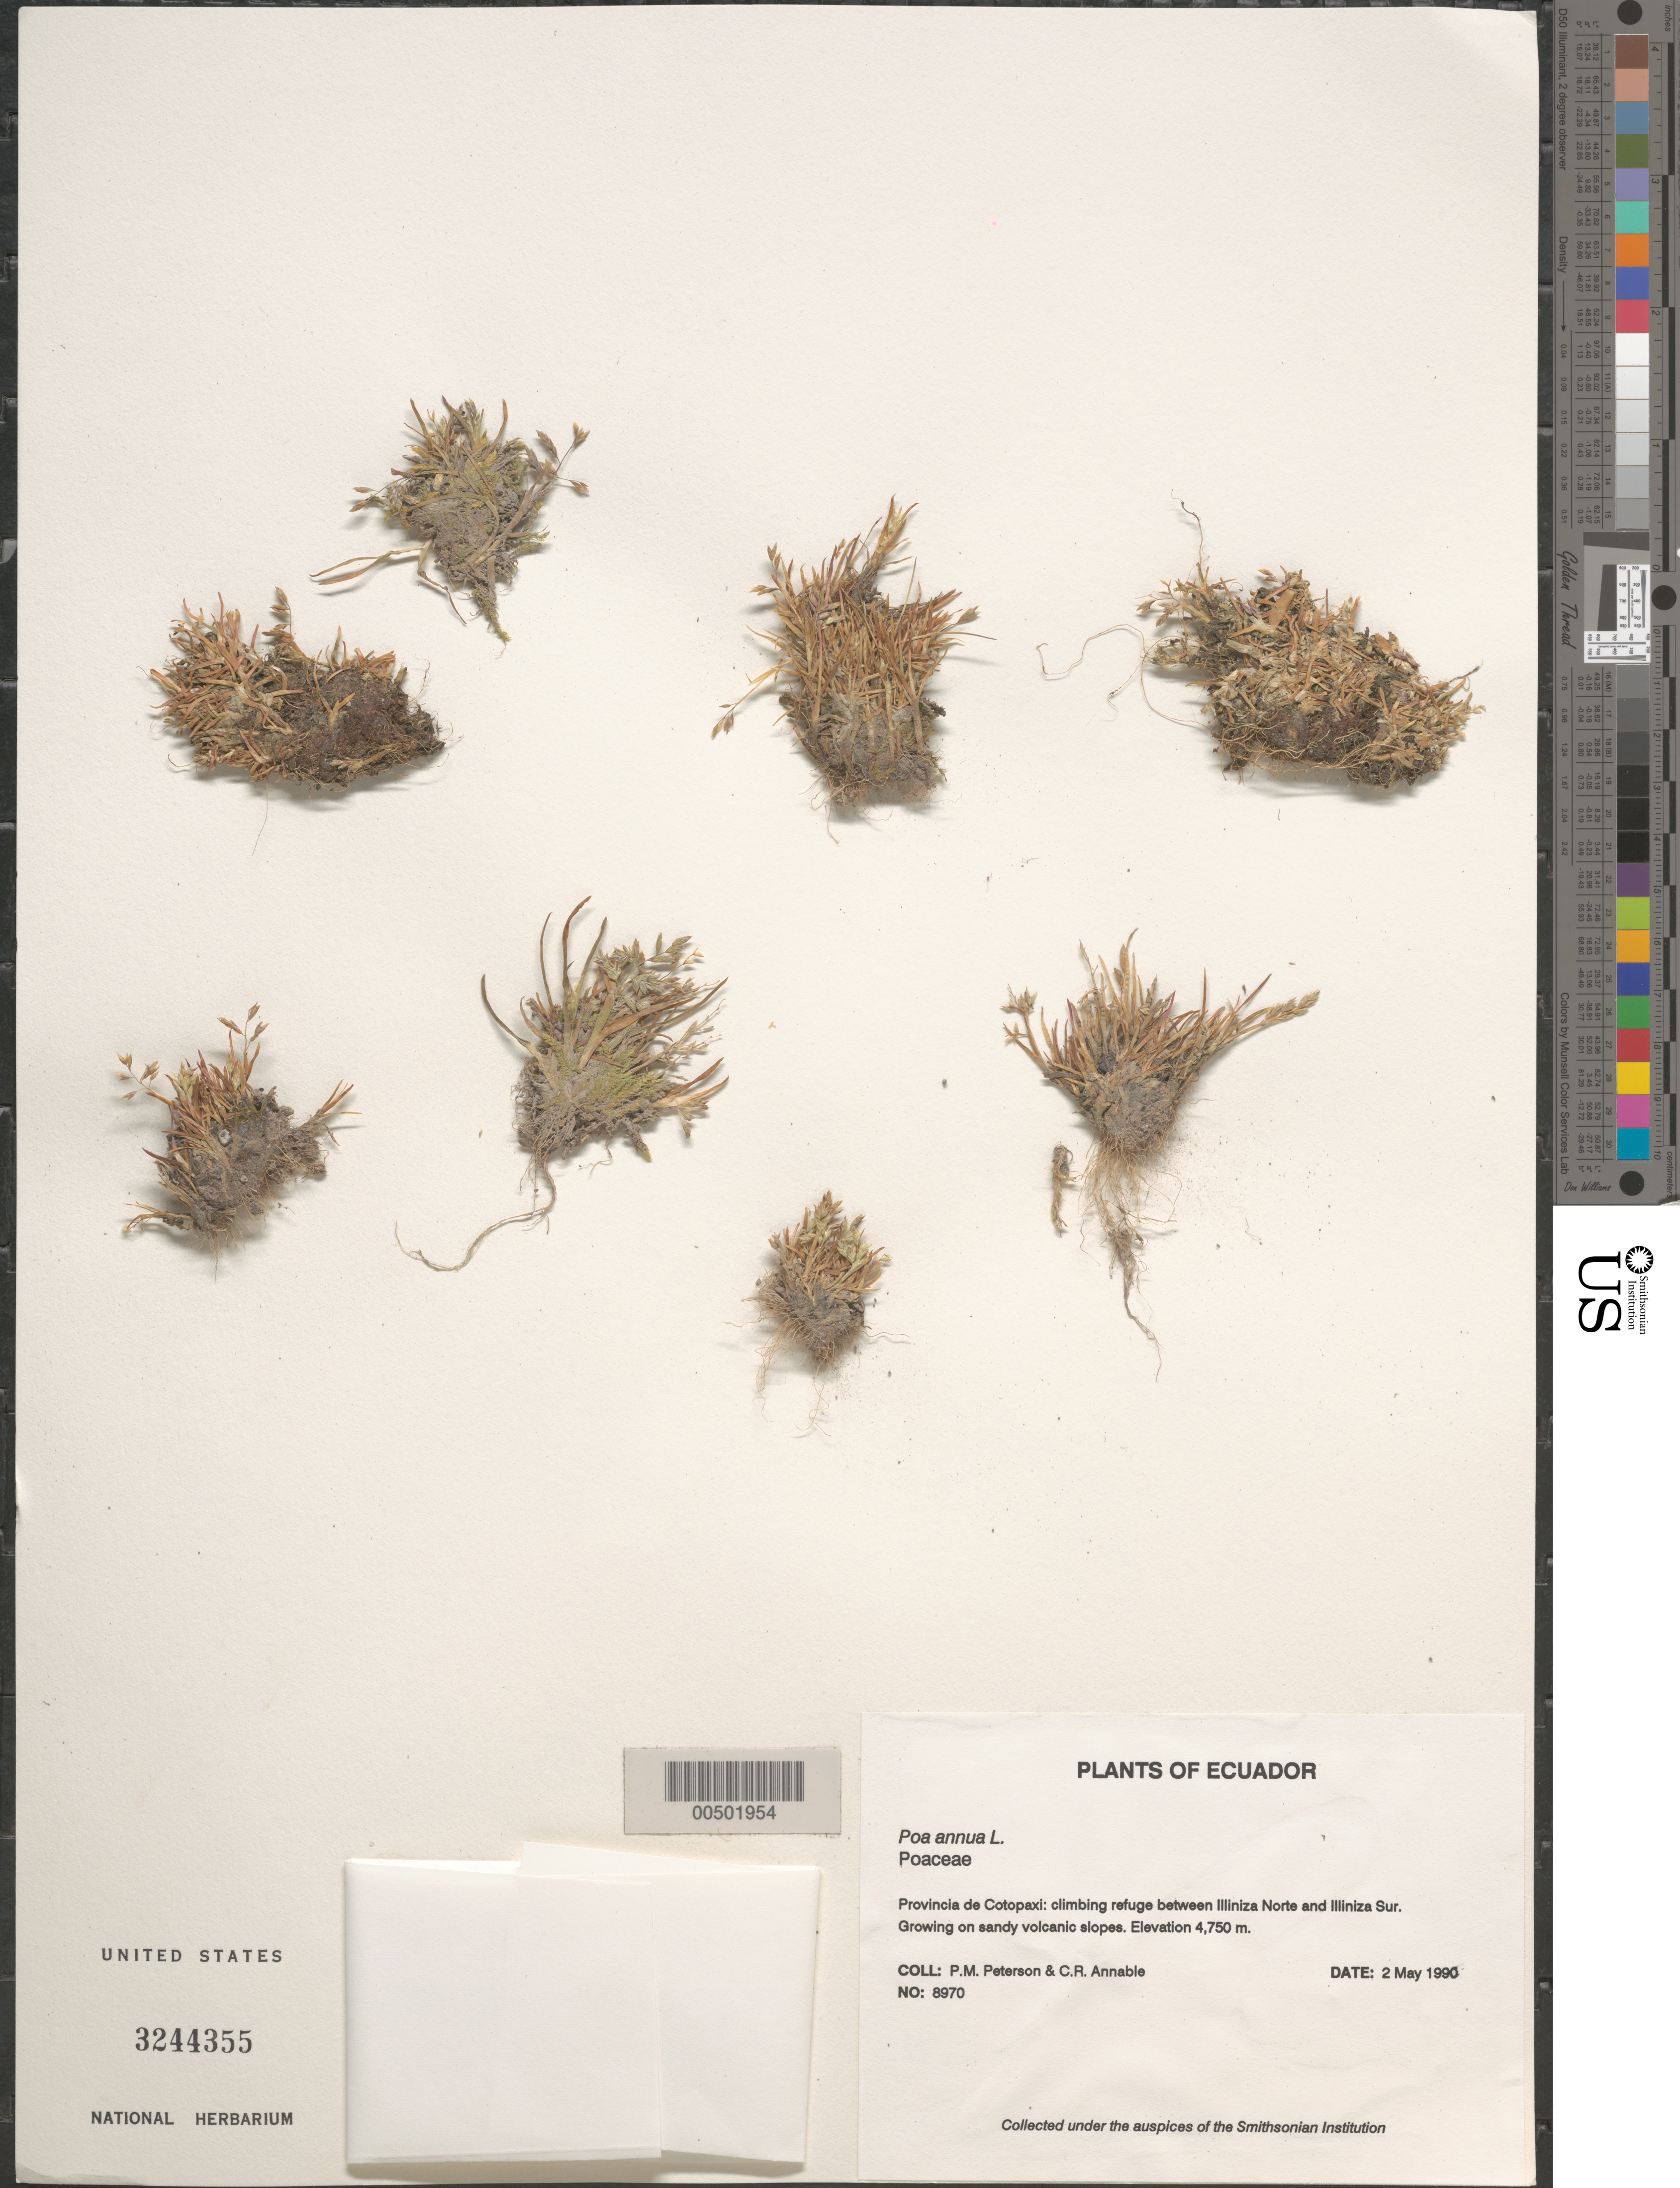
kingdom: Plantae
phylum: Tracheophyta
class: Liliopsida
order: Poales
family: Poaceae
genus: Poa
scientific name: Poa annua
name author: L.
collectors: P. M. Peterson & C. R. Annable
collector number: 08970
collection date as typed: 02 May 1990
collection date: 1990-05-02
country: Ecuador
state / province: Cotopaxi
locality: Climbing refuge between Illiniza Norte and Illiniza Sur.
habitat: Growing on sandy volcanic slopes.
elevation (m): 4750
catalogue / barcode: US 3244355